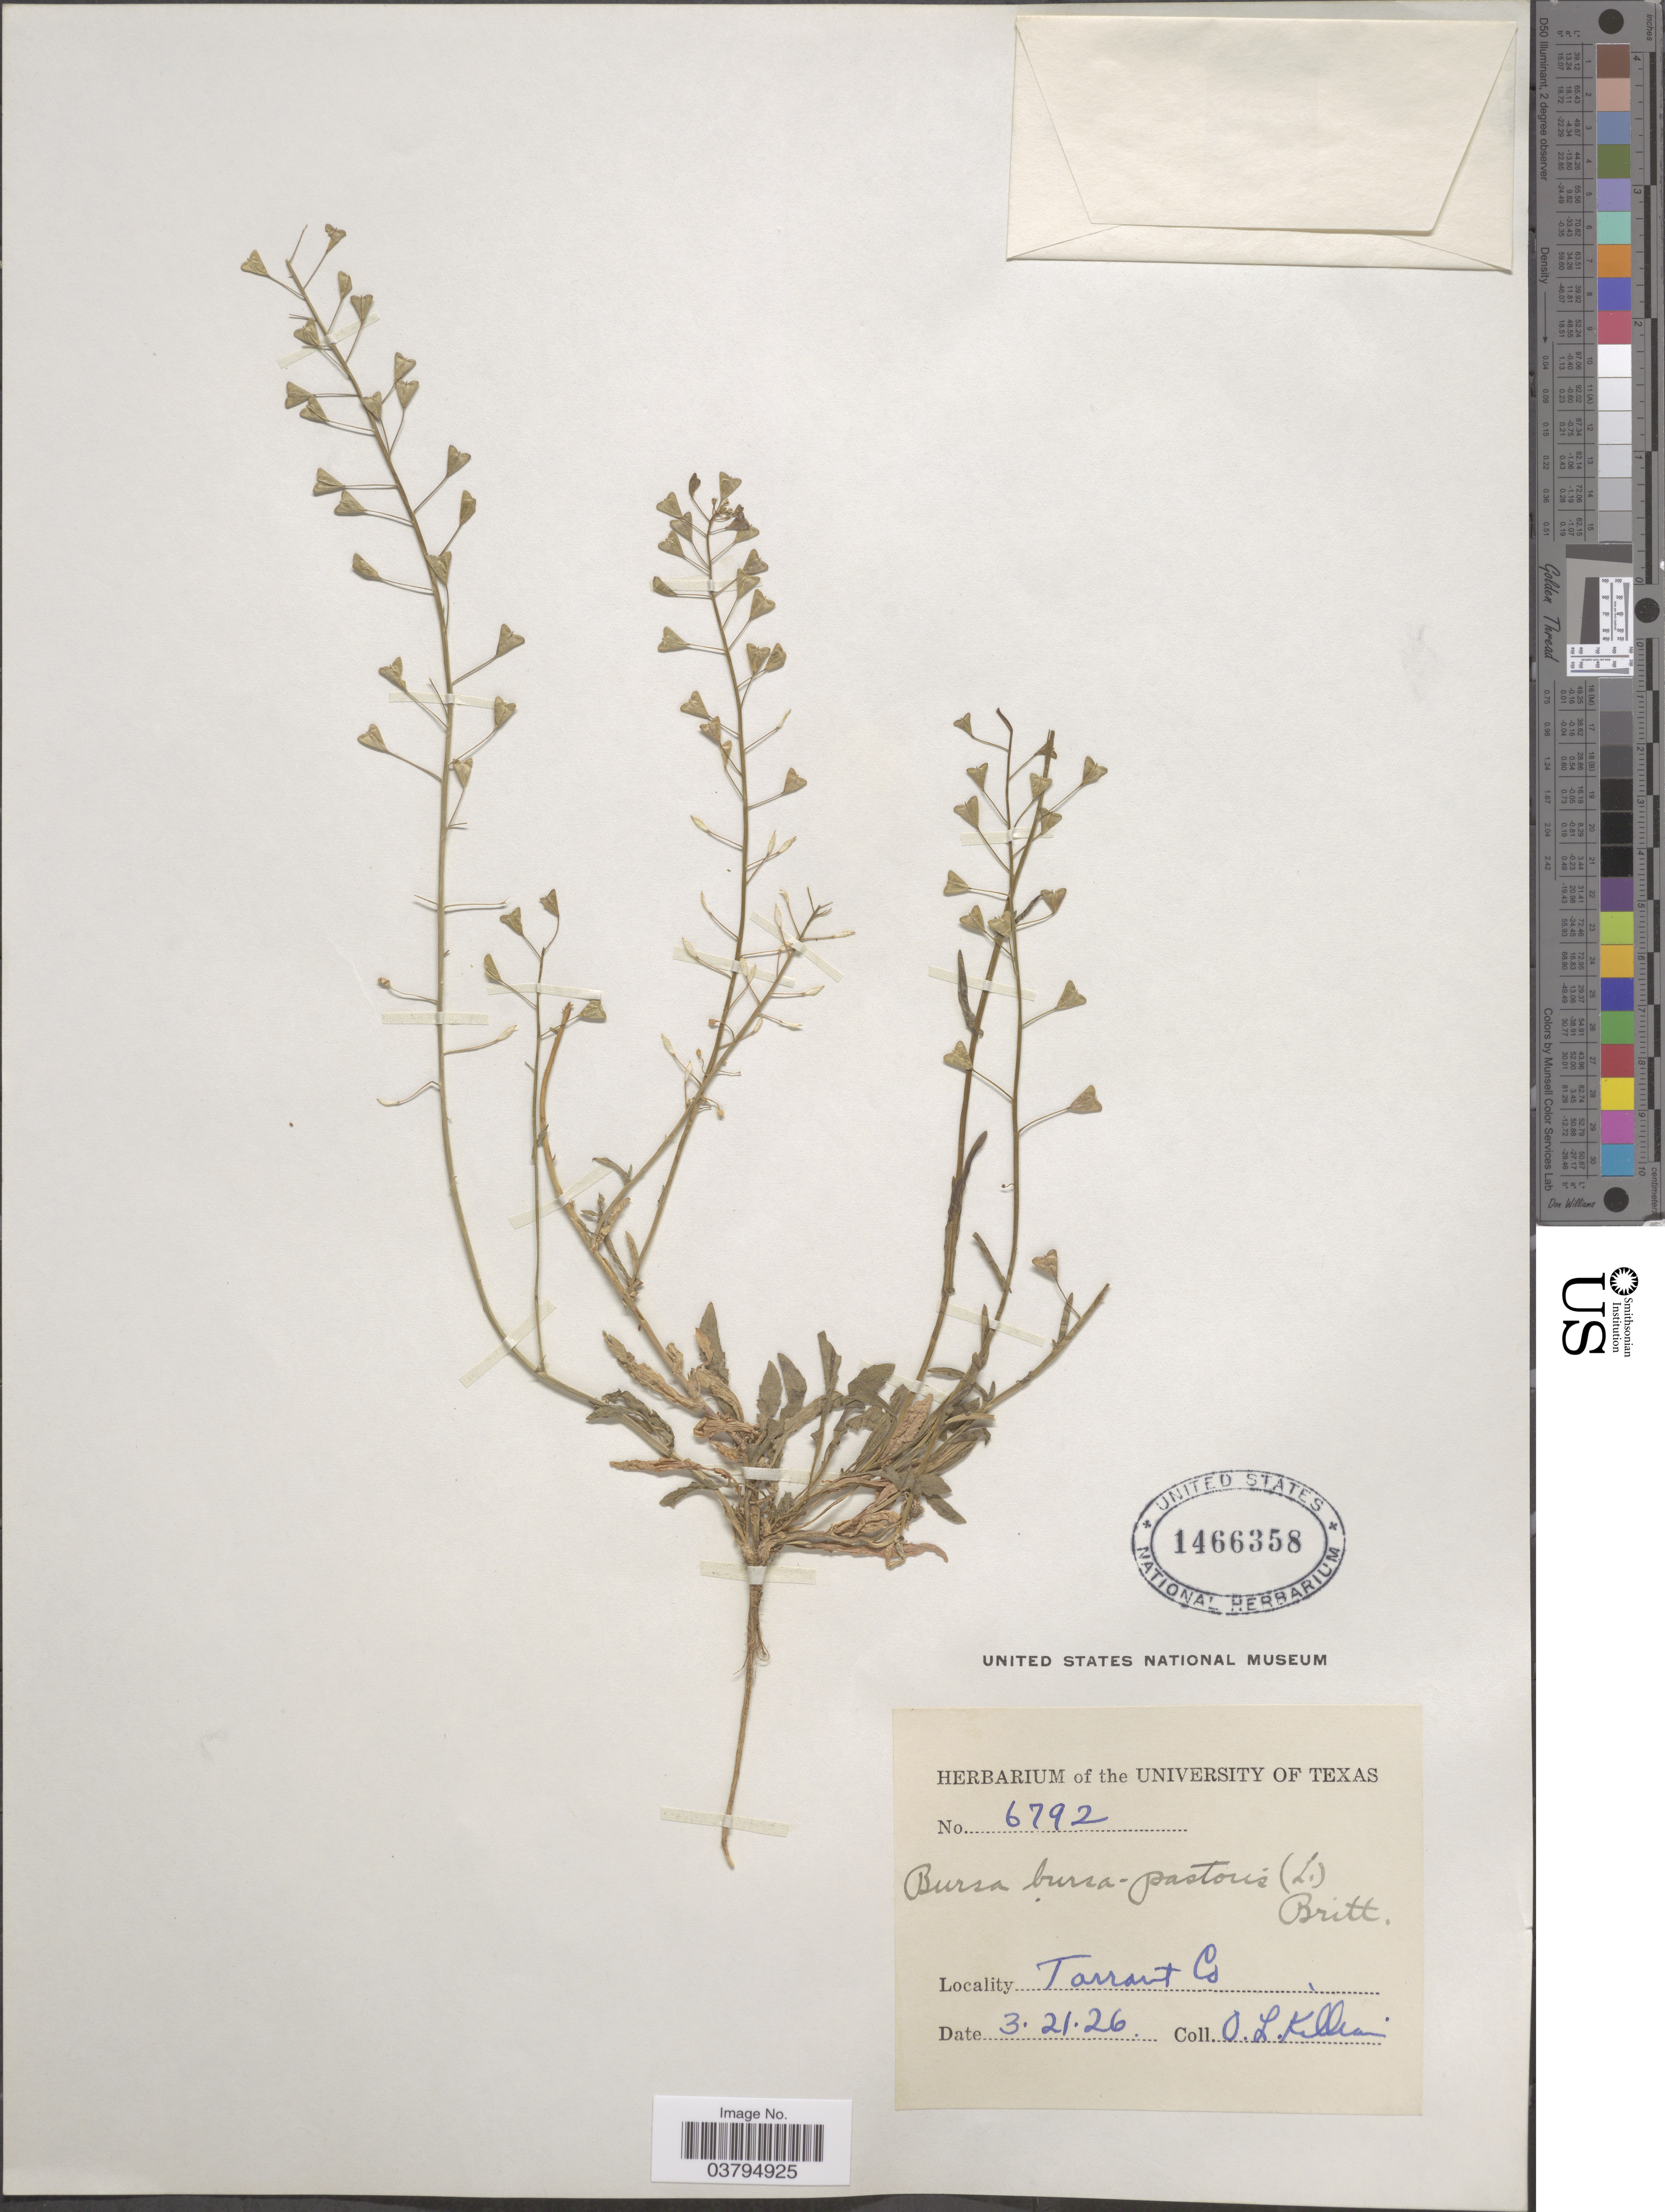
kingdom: Plantae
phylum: Tracheophyta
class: Magnoliopsida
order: Brassicales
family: Brassicaceae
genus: Capsella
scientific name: Capsella bursa-pastoris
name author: (L.) Medik.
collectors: O. Killian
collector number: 6792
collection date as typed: Transcribed d/m/y: 21/3/26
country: United States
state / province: Texas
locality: Tarrant Co.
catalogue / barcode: US 1466358